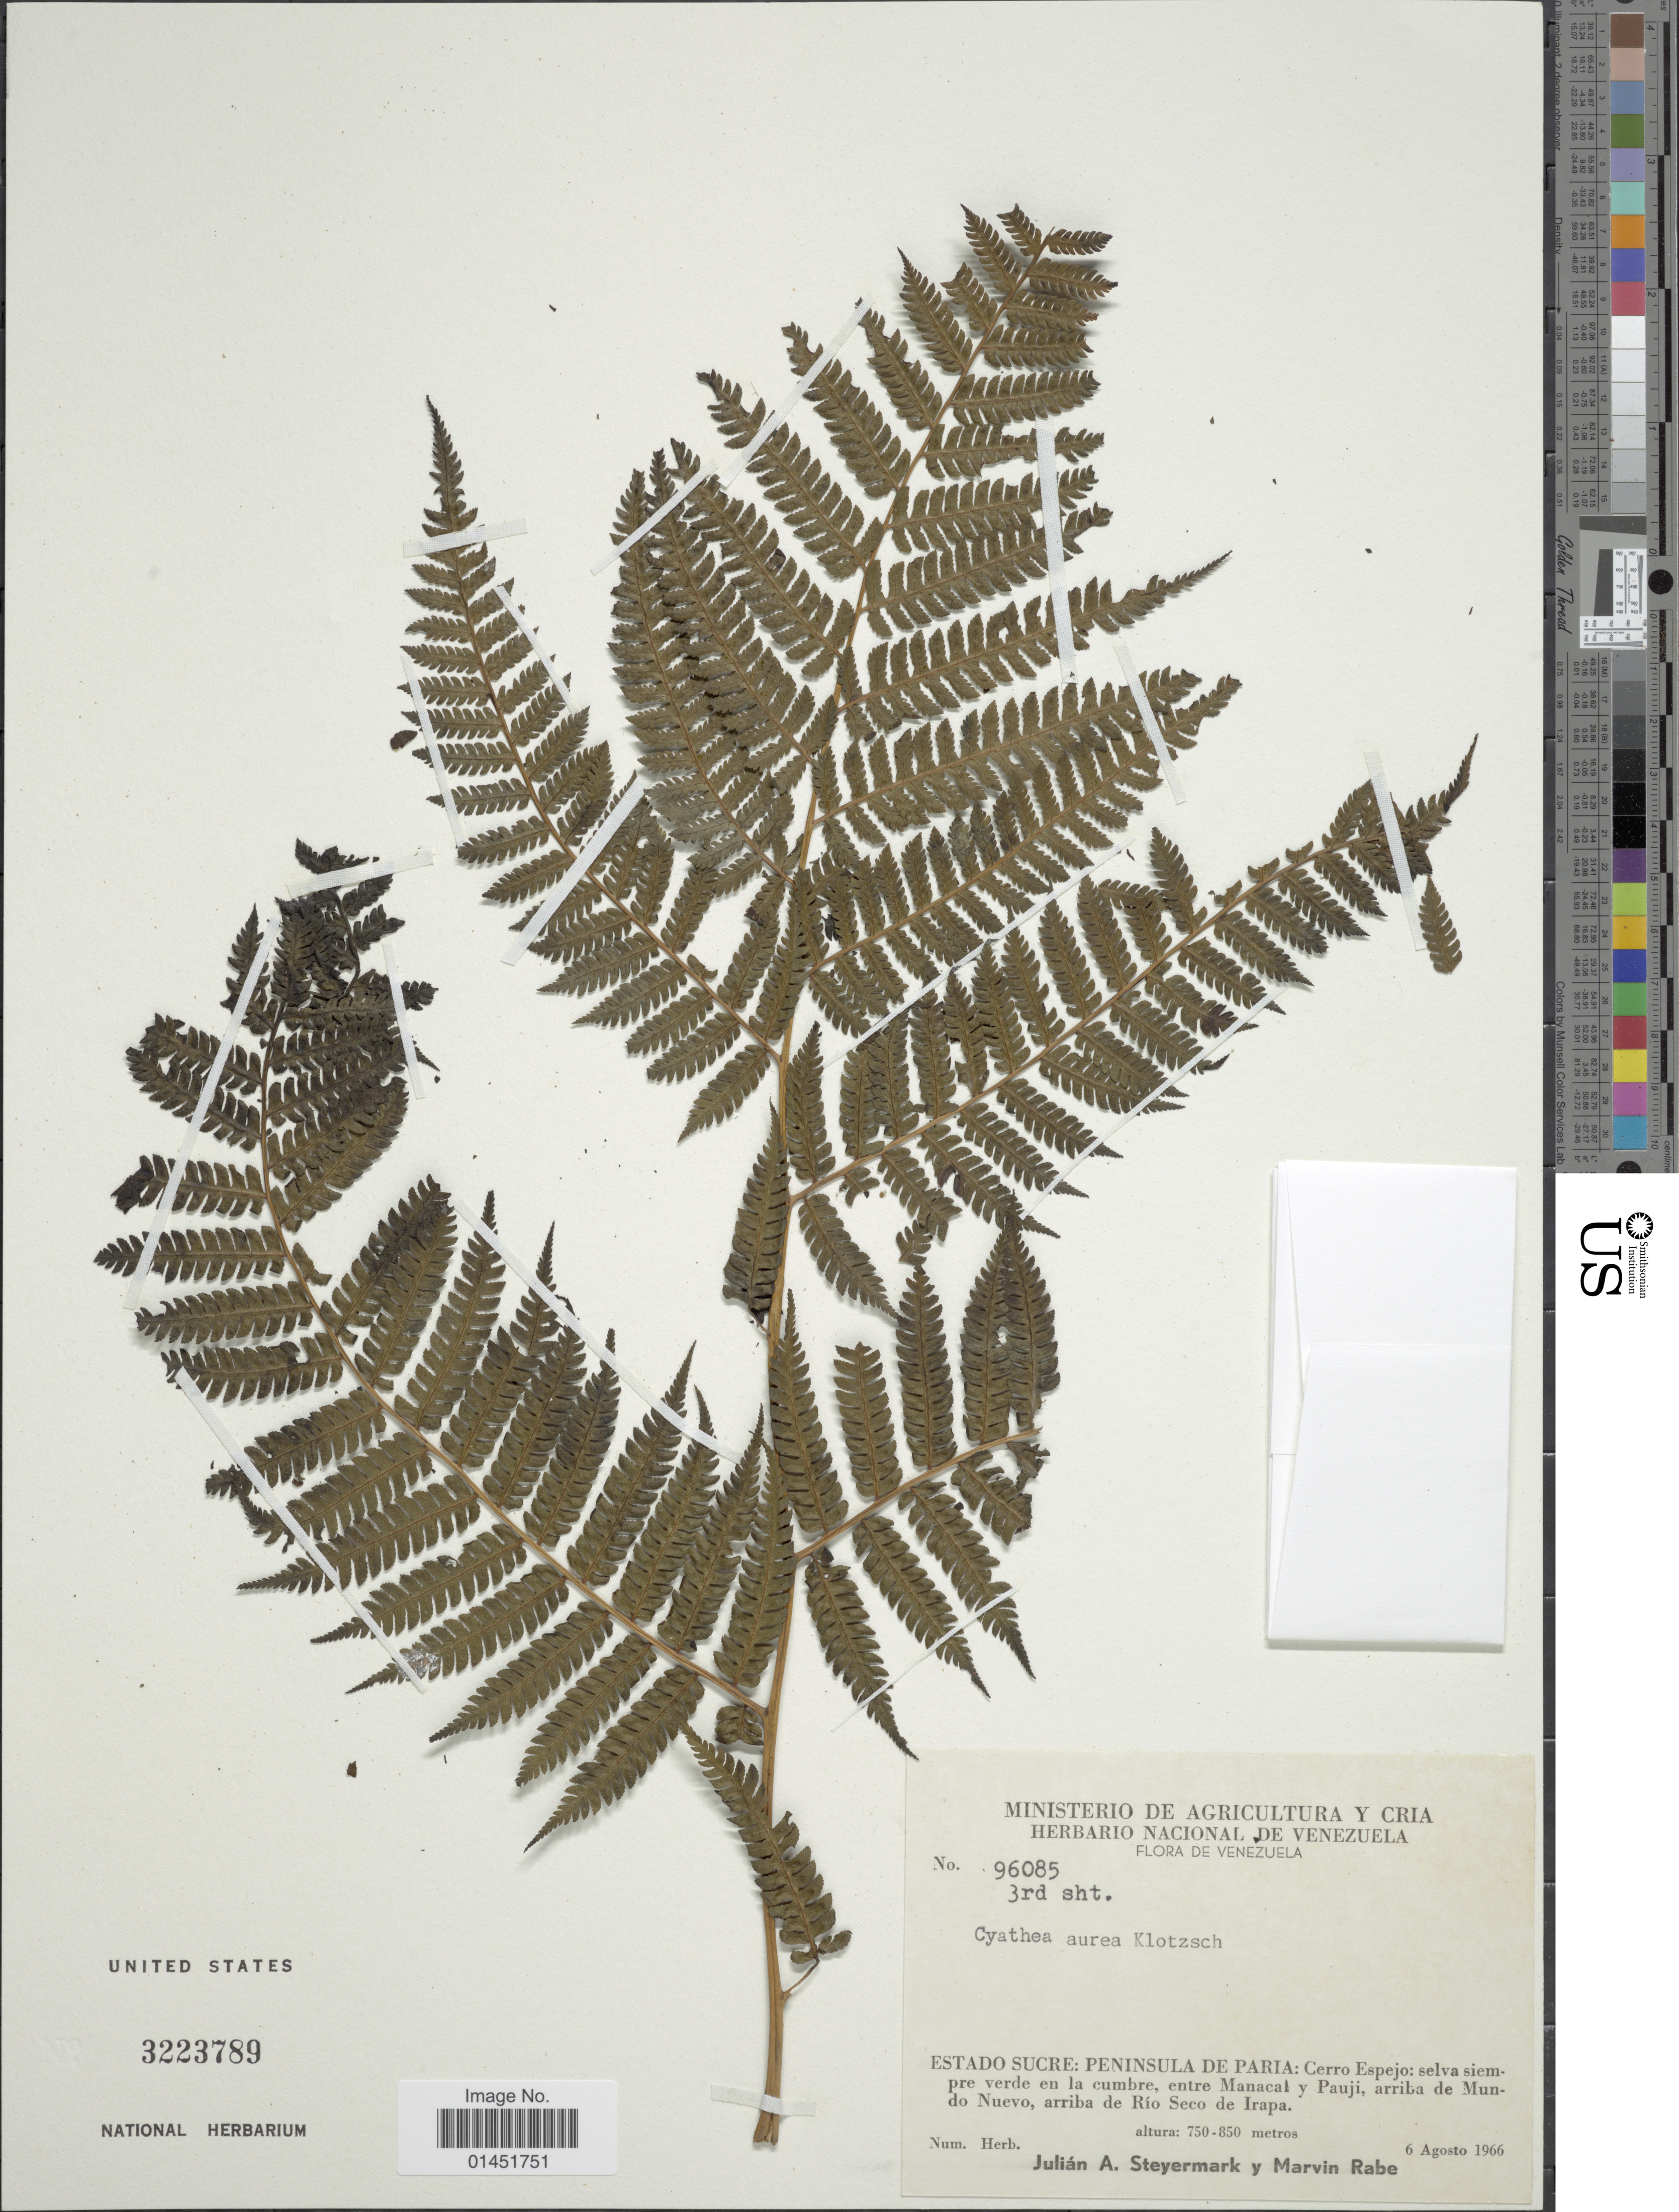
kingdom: Plantae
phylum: Tracheophyta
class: Polypodiopsida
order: Cyatheales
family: Cyatheaceae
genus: Cyathea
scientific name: Cyathea fulva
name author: (M. Martens & Galeotti) Fée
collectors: J. Steyermark & M. Rabe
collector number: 96085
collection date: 1966-08-06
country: Venezuela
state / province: Sucre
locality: Peninsula de Paria: Cerro Espejo: selva siempre verde en la cumbre, entre Manacal y Pauji, arriba de Mundo Nuevo, arriba de Rio Seco de Irapa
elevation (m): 750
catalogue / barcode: US 3223789